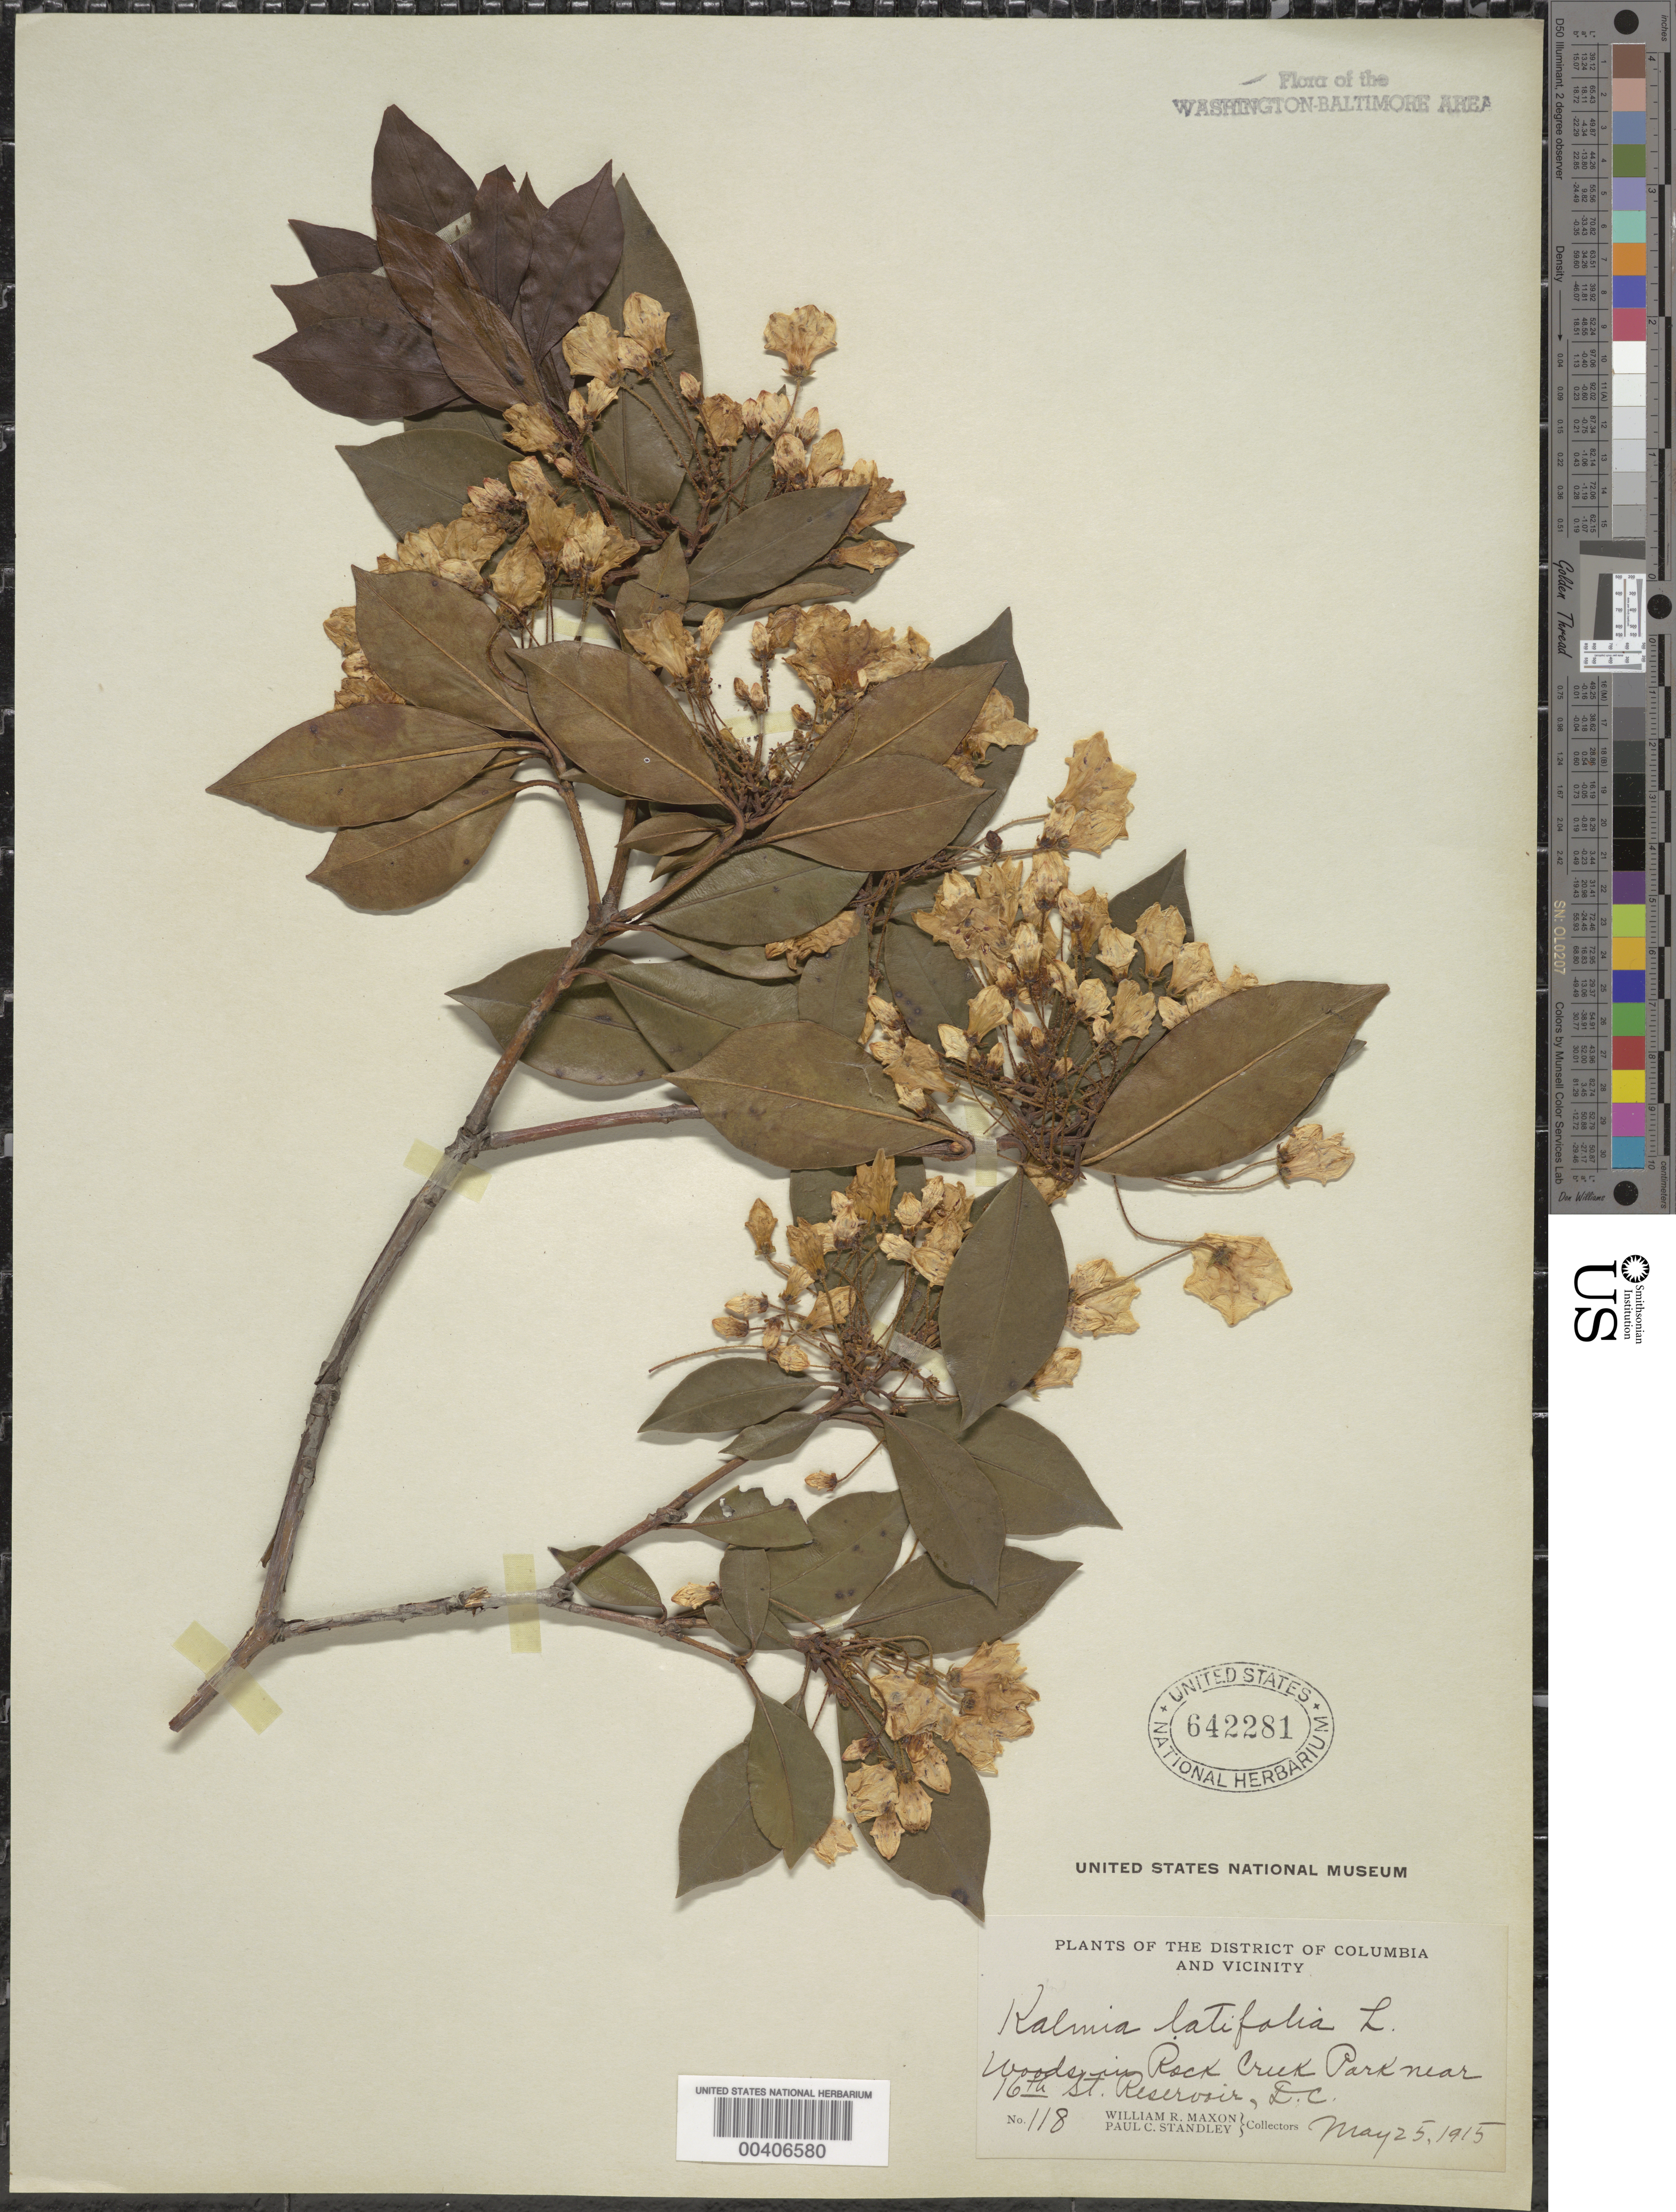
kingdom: Plantae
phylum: Tracheophyta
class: Magnoliopsida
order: Ericales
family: Ericaceae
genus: Kalmia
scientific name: Kalmia latifolia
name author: L.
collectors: W. R. Maxon & P. C. Standley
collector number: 118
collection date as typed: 25 May 1915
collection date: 1915-05-25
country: United States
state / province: District of Columbia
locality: Rock Creek near 16th St. Reservoir Rock Creek Park and Vicinity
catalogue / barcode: US 642281